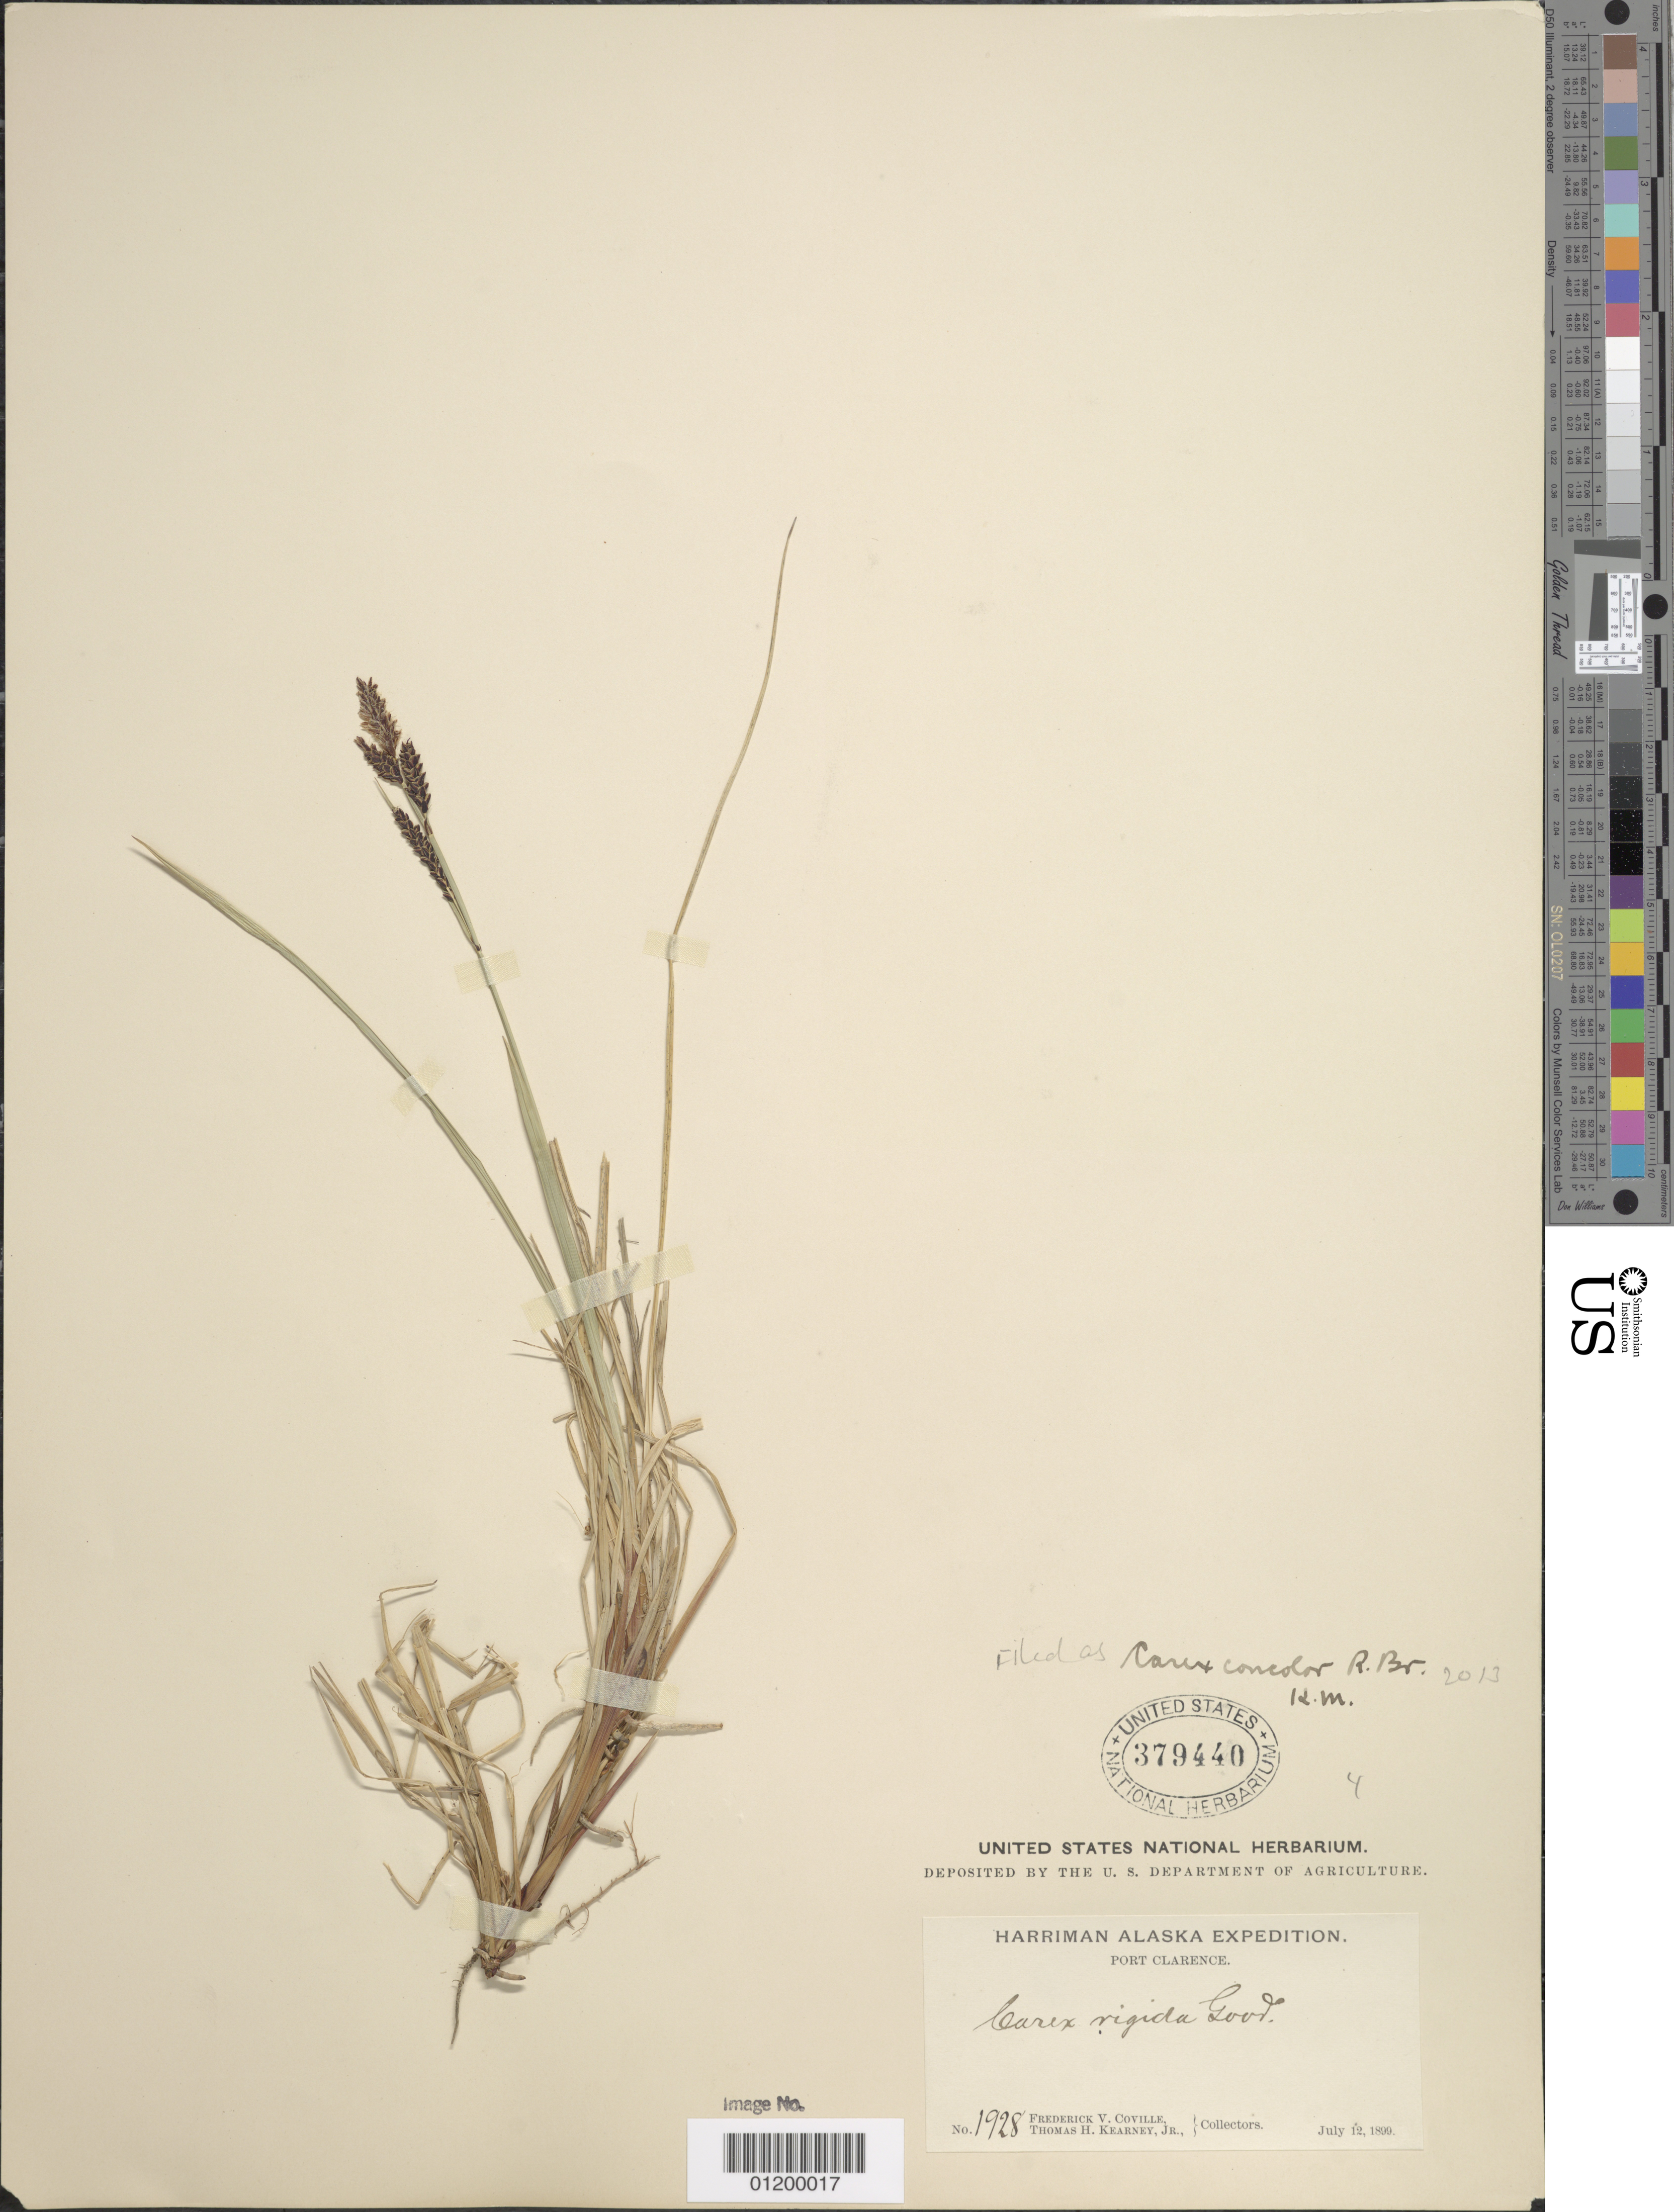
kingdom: Plantae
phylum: Tracheophyta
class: Liliopsida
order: Poales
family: Cyperaceae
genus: Carex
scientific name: Carex bigelowii subsp. lugens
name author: (Holm) T.V. Egorova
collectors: F. V. Coville & T. H. Kearney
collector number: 1928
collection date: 1899-07-12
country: United States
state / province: Alaska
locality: Port Clarence.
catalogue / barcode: US 379440